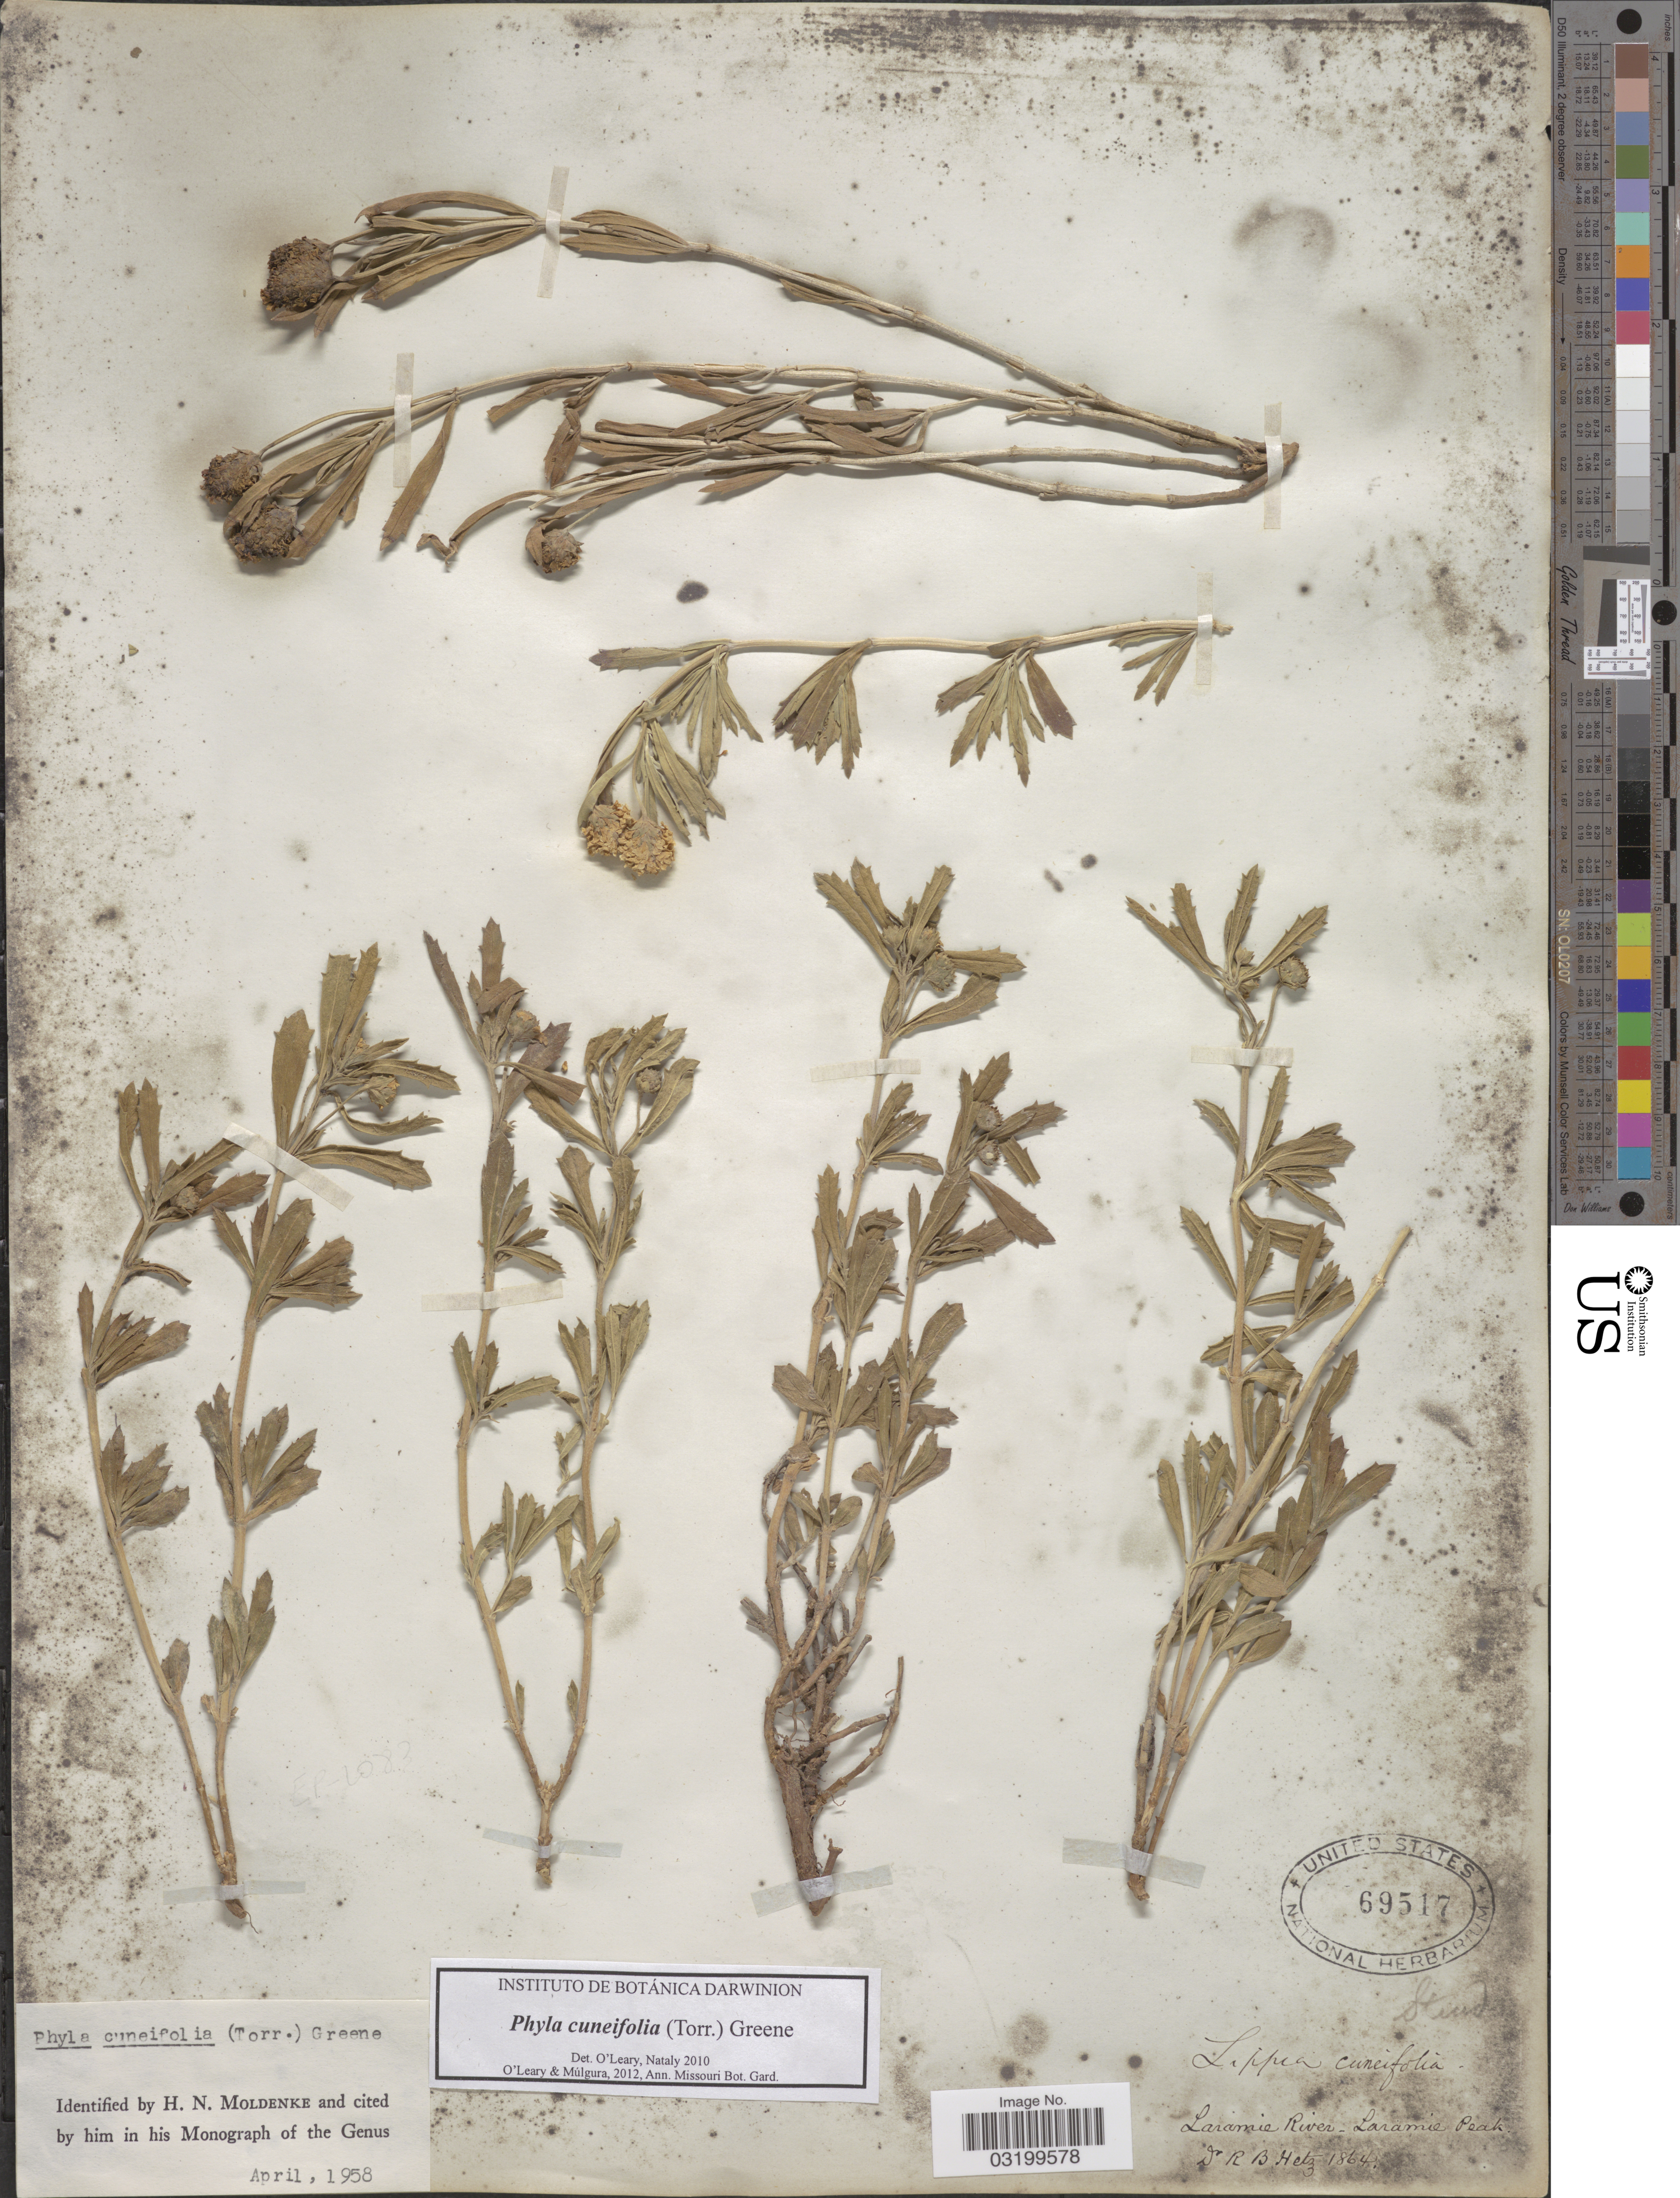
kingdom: Plantae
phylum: Tracheophyta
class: Magnoliopsida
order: Lamiales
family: Verbenaceae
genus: Phyla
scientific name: Phyla cuneifolia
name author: (Torr.) Greene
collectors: R. Hetz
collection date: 1864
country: United States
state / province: Wyoming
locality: Laramie River - Laramie Peak.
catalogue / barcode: US 69517